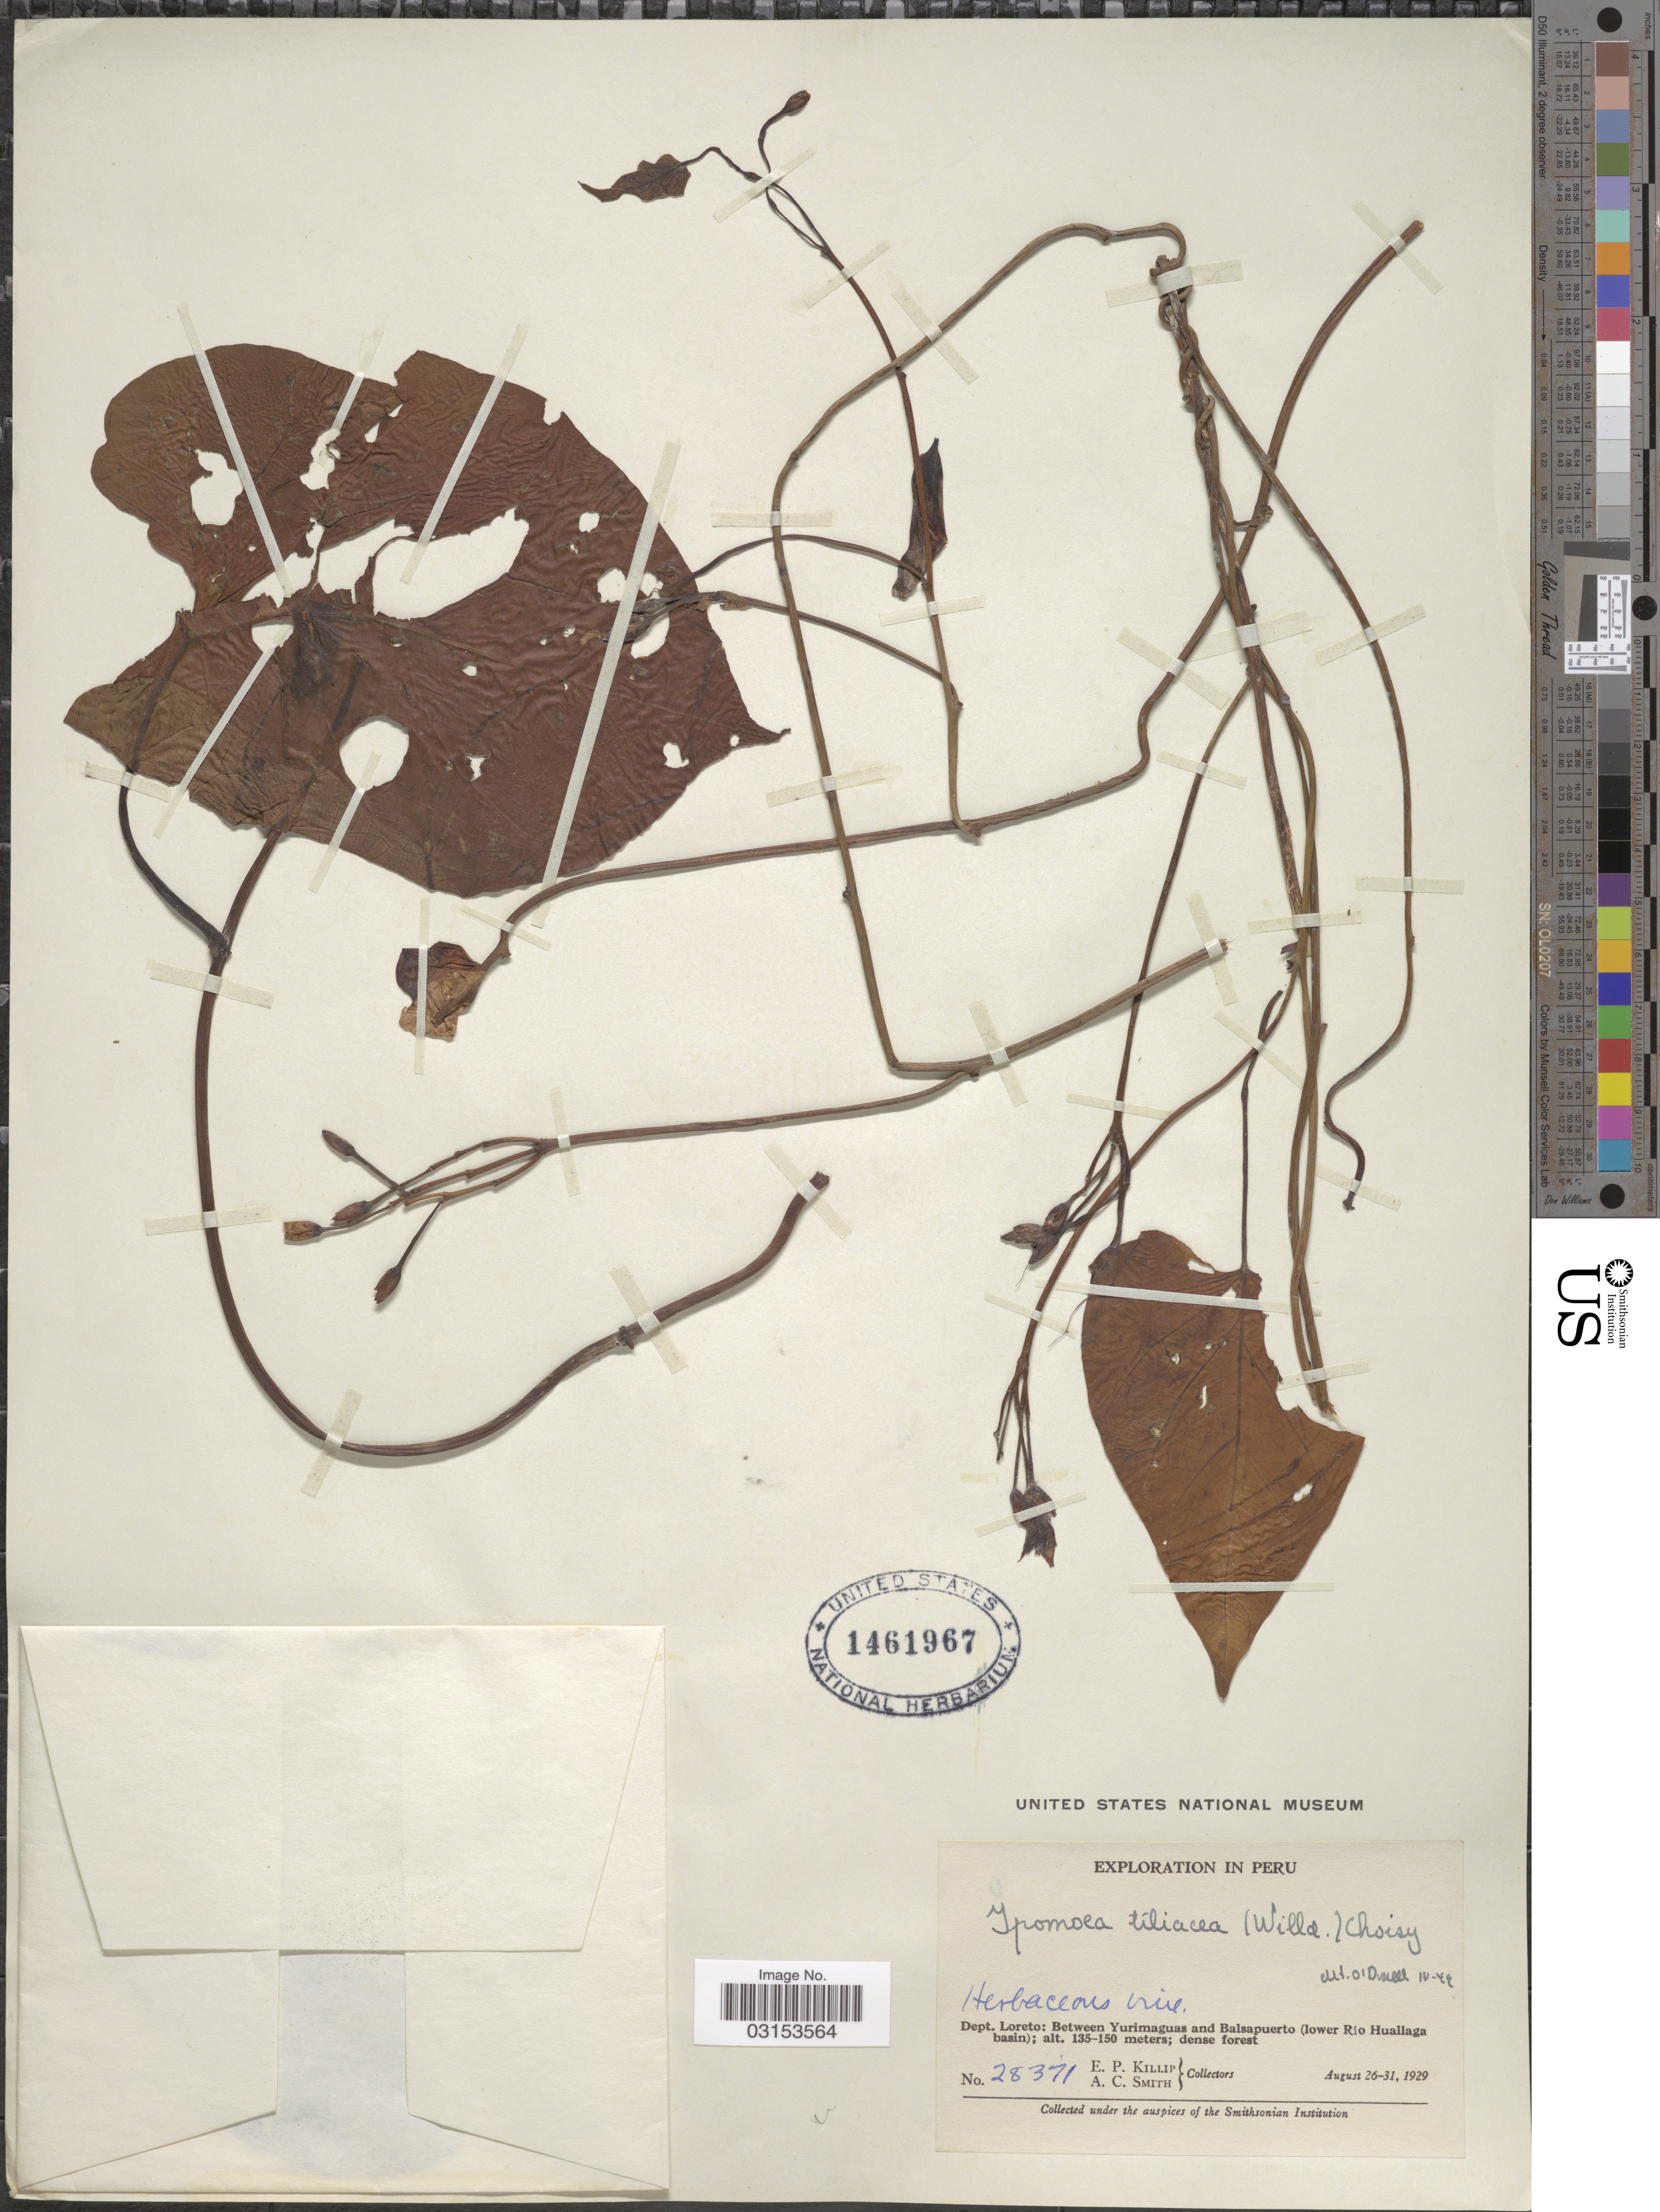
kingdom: Plantae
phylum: Tracheophyta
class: Magnoliopsida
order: Solanales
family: Convolvulaceae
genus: Ipomoea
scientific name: Ipomoea tiliacea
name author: (Willd.) Choisy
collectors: E. P. Killip & A. C. Smith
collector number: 28371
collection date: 1929-08-26/1929-08-31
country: Peru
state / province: Loreto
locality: Dept. Loreto: Between Yurimaguas and Balsapuerto (lower R;io Huallaga basin).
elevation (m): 135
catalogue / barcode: US 1461967